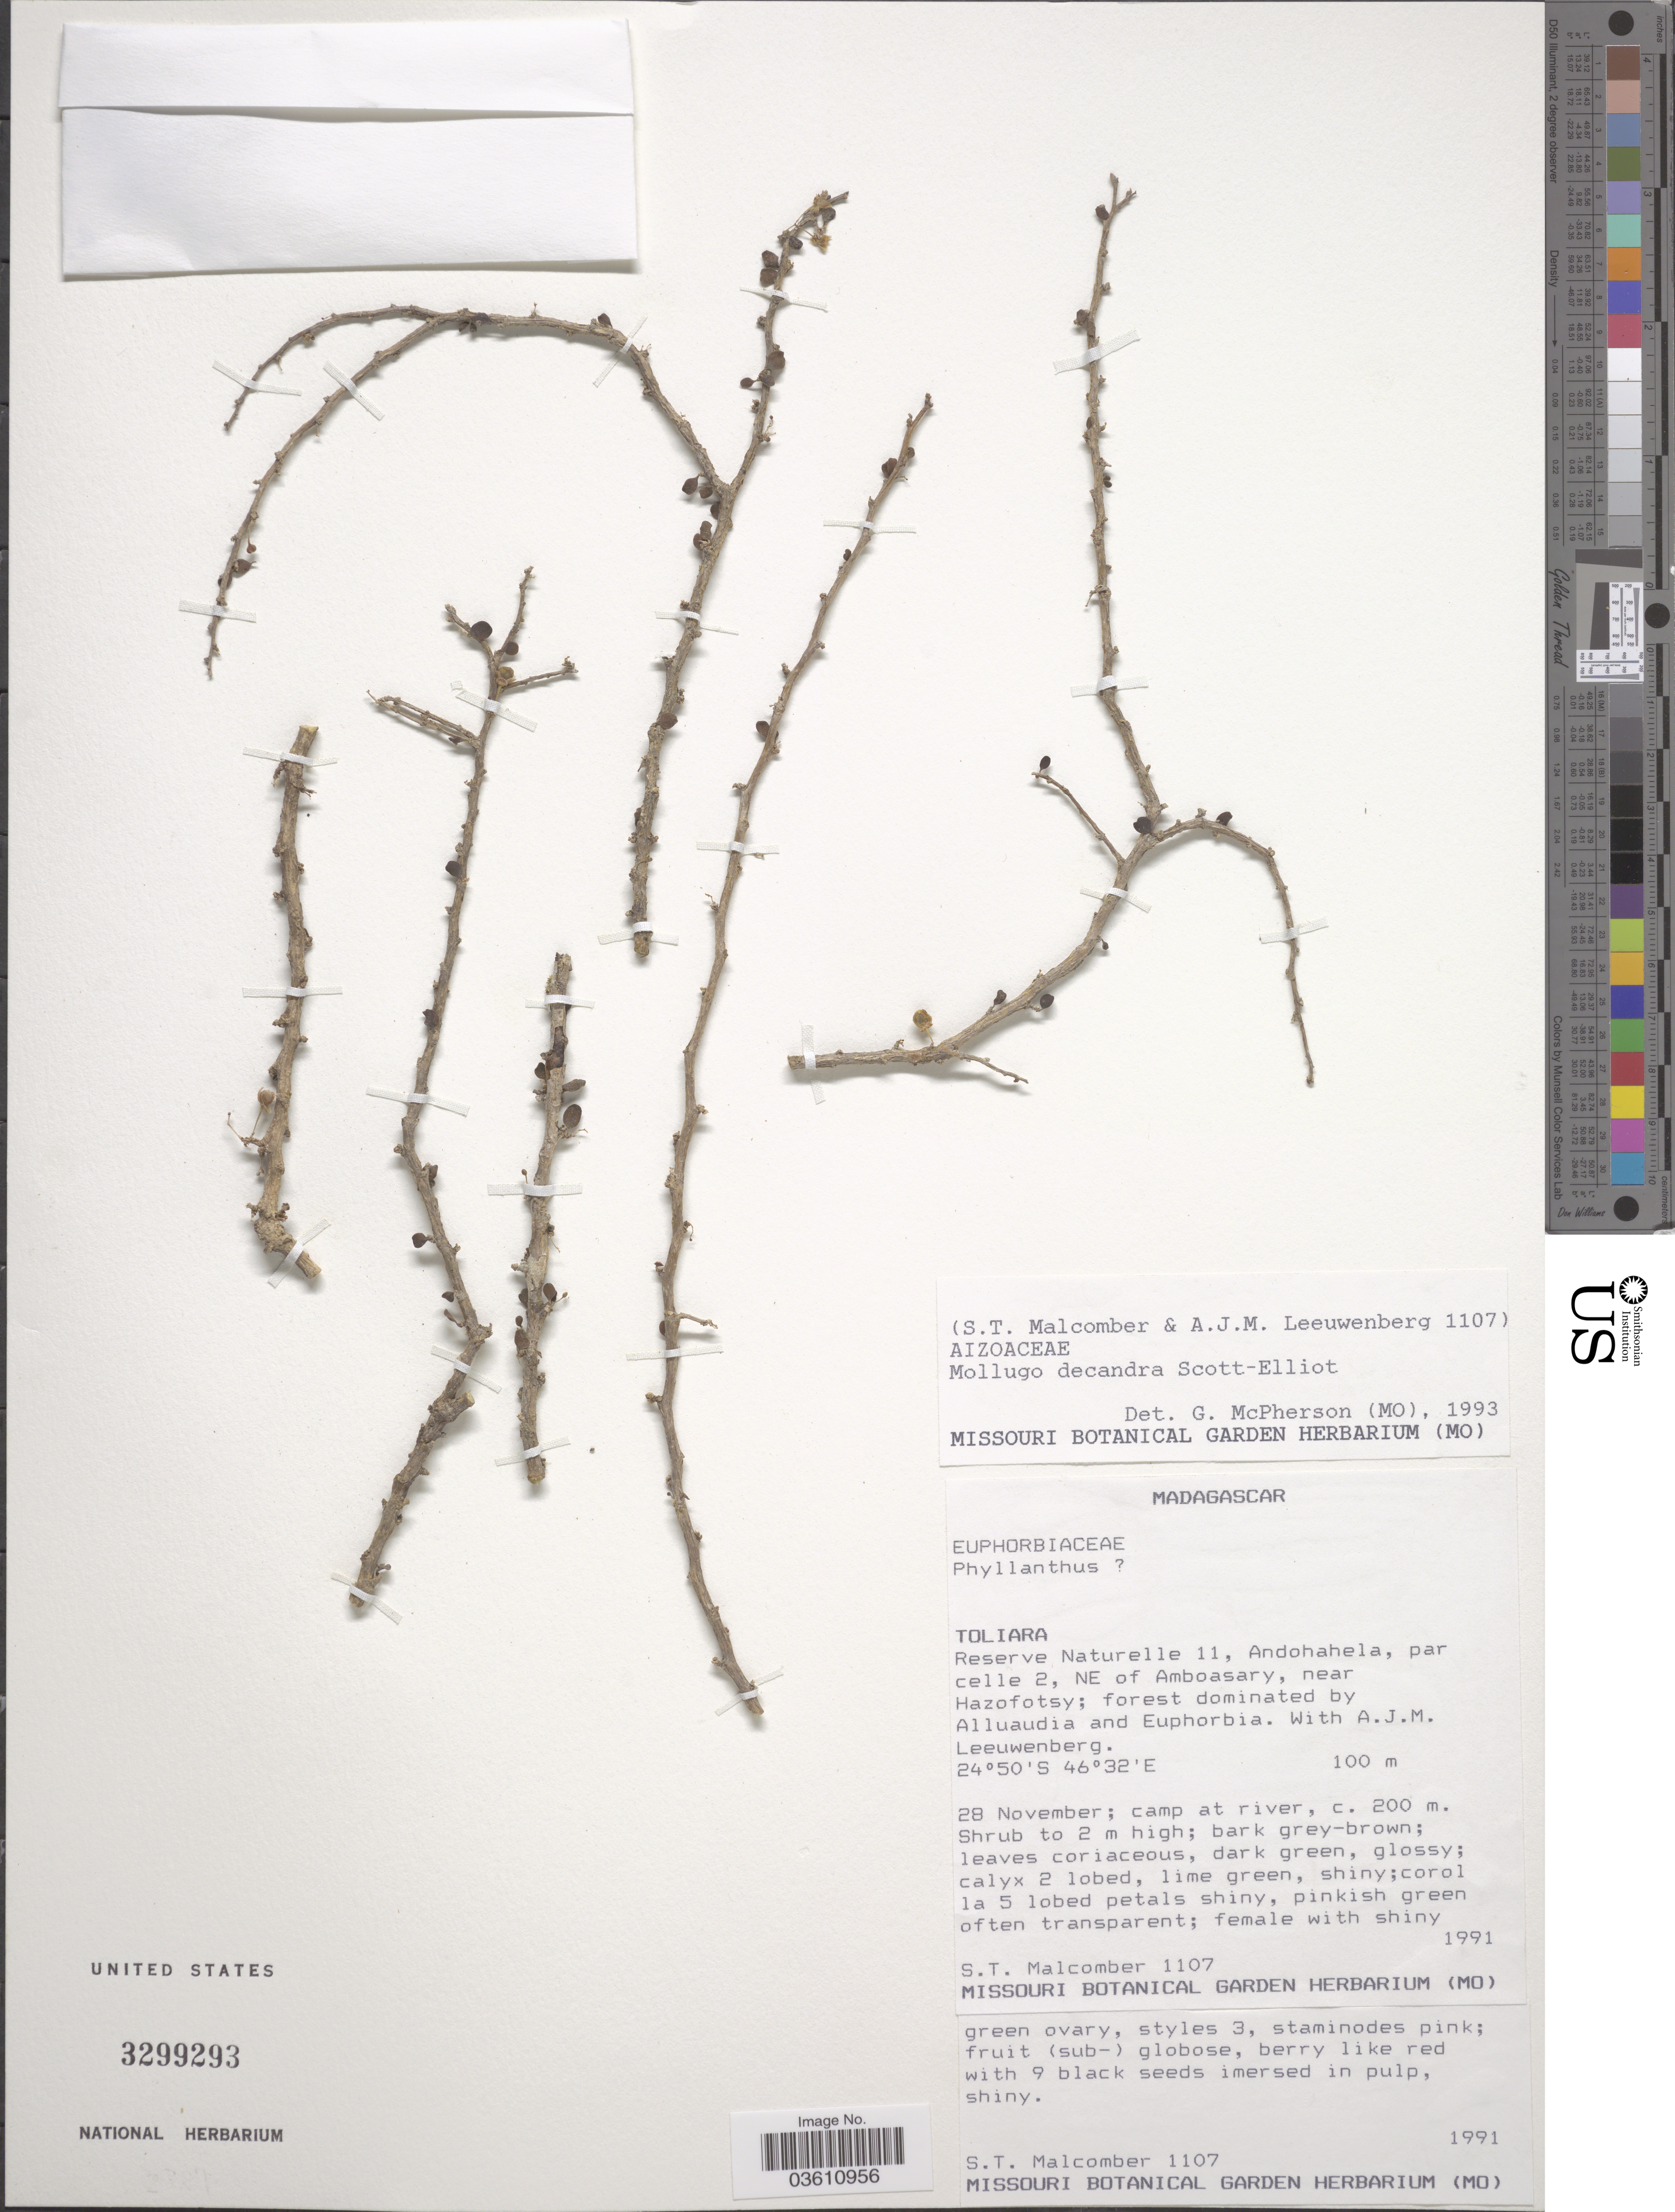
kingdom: Plantae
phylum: Tracheophyta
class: Magnoliopsida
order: Caryophyllales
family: Molluginaceae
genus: Paramollugo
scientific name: Paramollugo decandra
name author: (Scott Elliot) Thulin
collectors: S. T. Malcomber & A. J. M. Leeuwenberg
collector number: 1107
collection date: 1991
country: Madagascar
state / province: Anosy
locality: Reserve Naturelle 11, Andohahela, par celle 2, NE of Amboasary, near Hazofotsy.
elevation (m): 100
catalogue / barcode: US 3299293